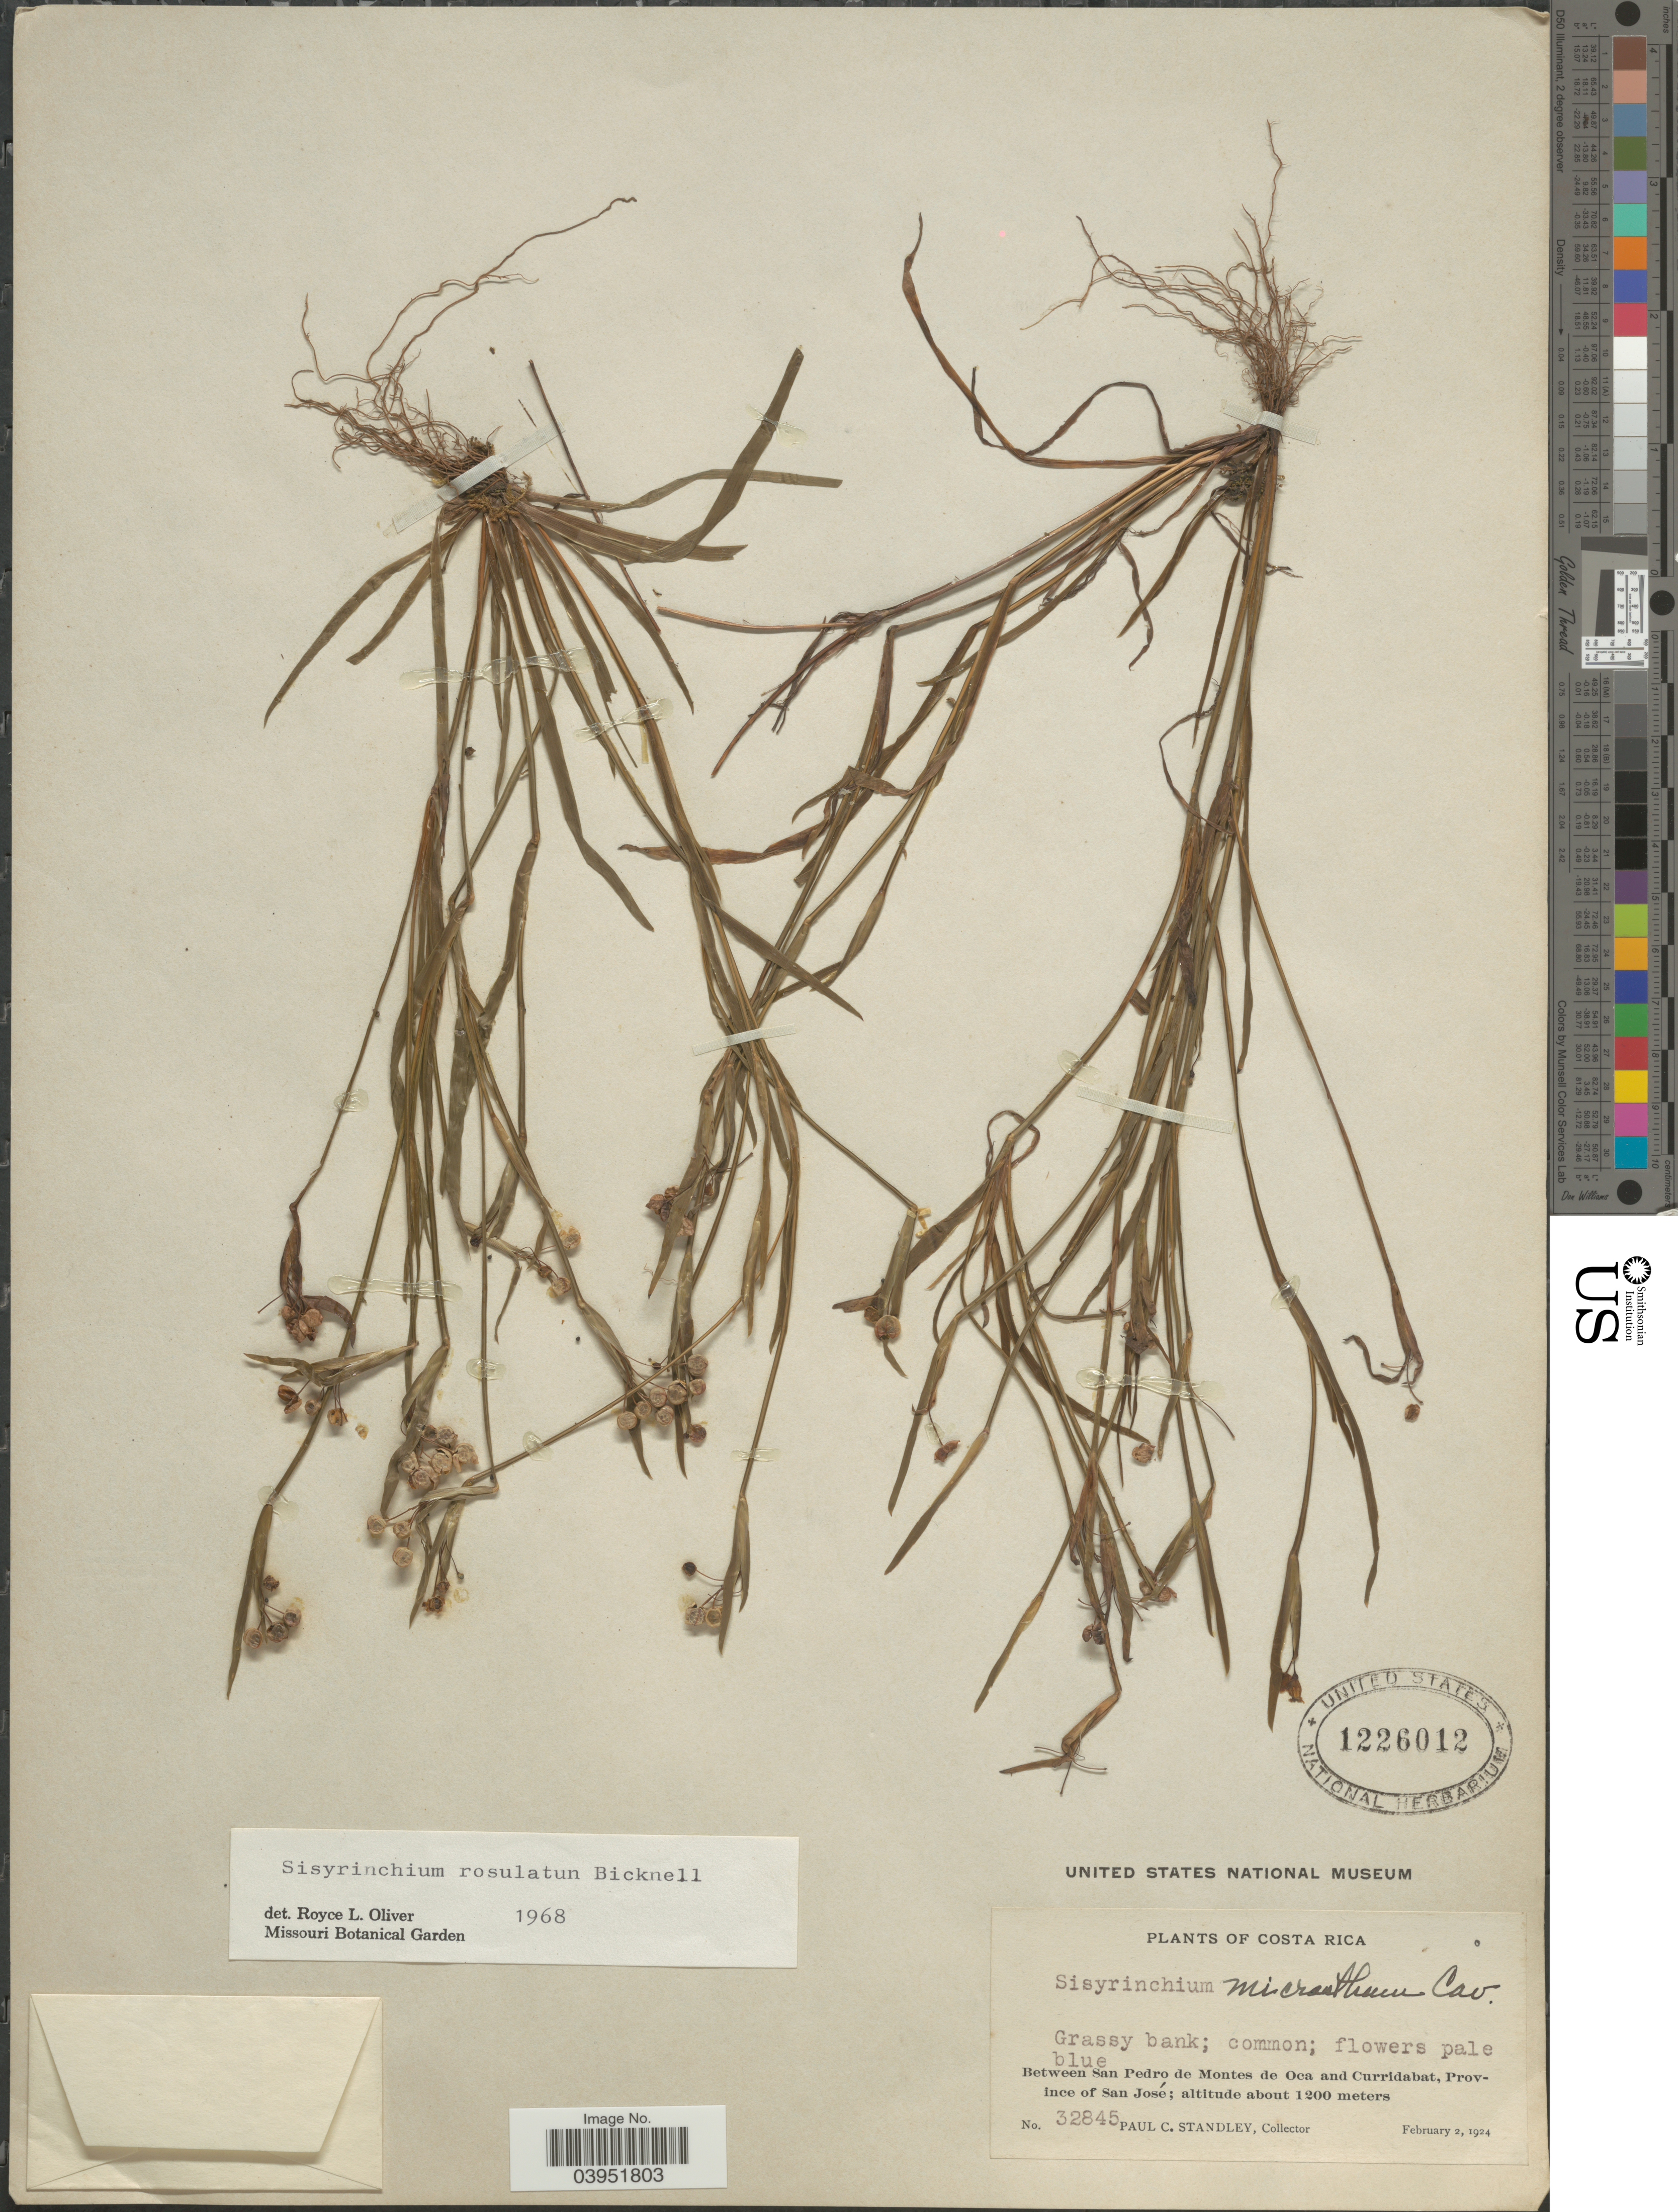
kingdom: Plantae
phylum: Tracheophyta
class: Liliopsida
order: Asparagales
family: Iridaceae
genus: Sisyrinchium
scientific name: Sisyrinchium rosulatum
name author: E.P. Bicknell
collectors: P. C. Standley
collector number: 32845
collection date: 1924-02-02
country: Costa Rica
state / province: San José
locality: Between San Pedro de Montes de Oca and Curridabat.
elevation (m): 1200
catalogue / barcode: US 1226012